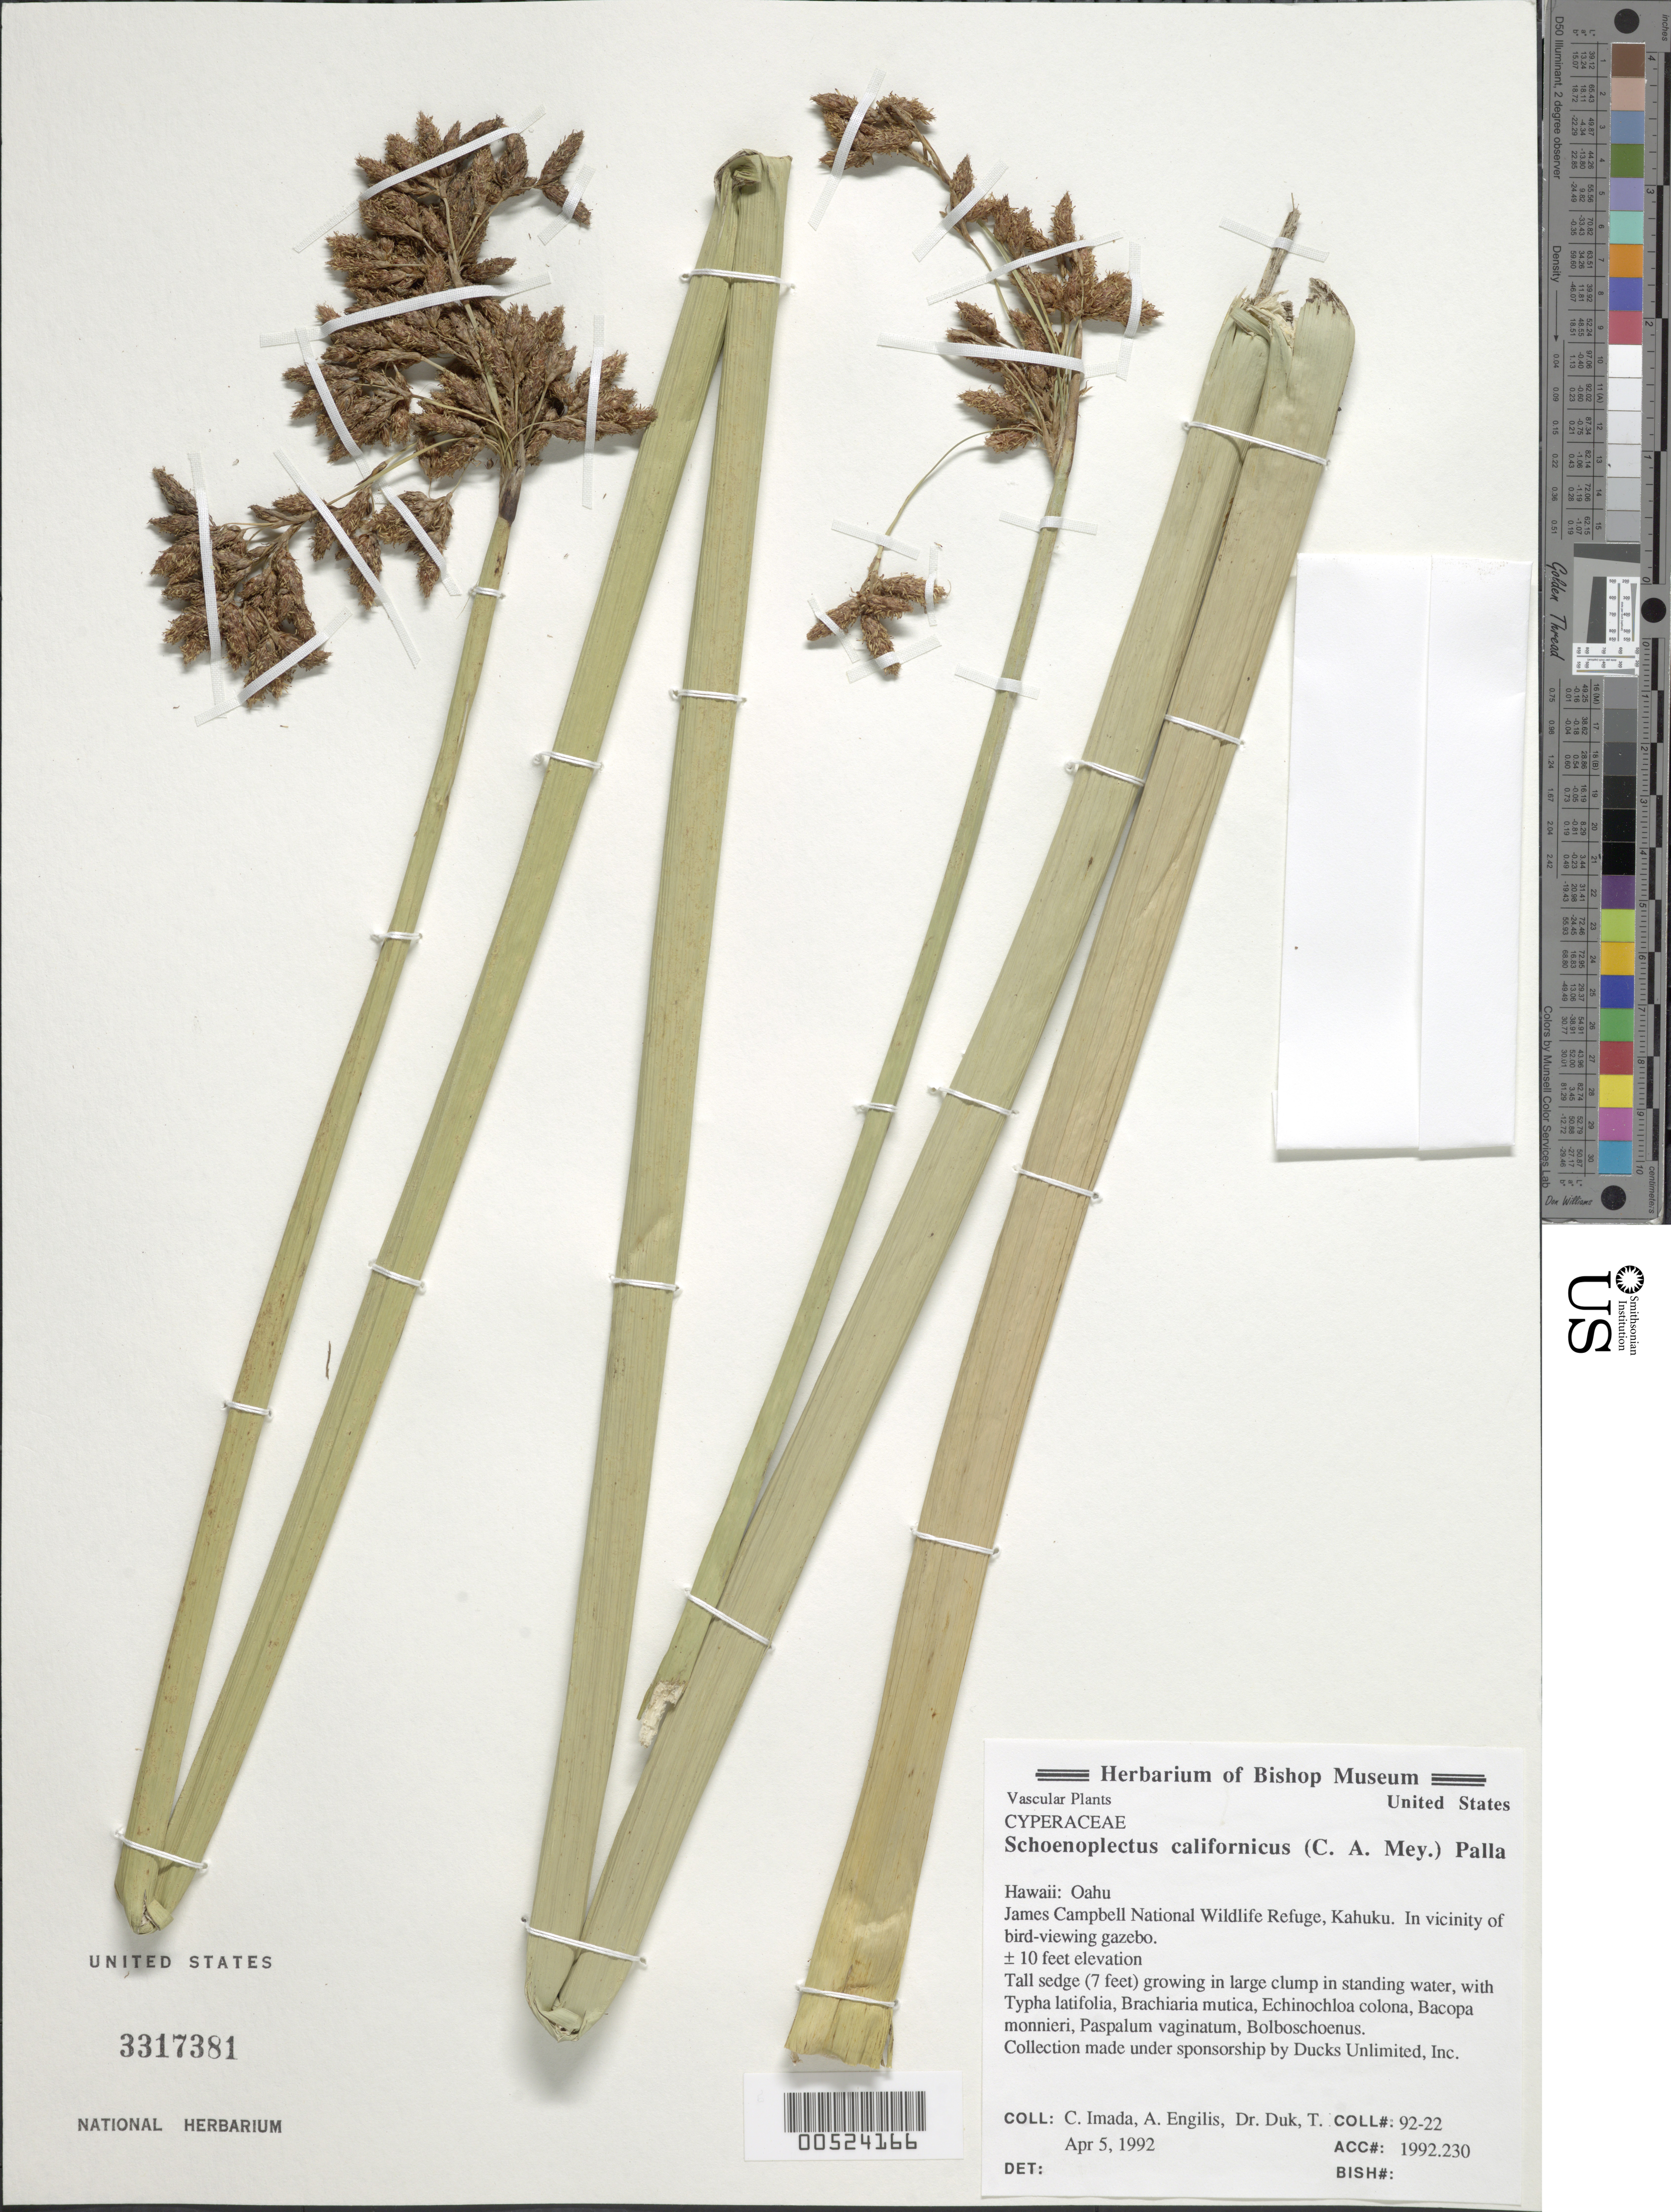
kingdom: Plantae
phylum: Tracheophyta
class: Liliopsida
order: Poales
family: Cyperaceae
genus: Schoenoplectus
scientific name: Schoenoplectus californicus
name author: (C.A. Mey.) Soják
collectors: C. Imada, A. Engilis & T. Duk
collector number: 92-22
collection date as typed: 5 Apr 1992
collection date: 1992-04-05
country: United States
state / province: Hawaii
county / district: Honolulu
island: Oahu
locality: James Campbell National Wildlife Refuge, Kahuku, in vicinity of bird-viewing gazebo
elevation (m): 3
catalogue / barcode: US 3317381